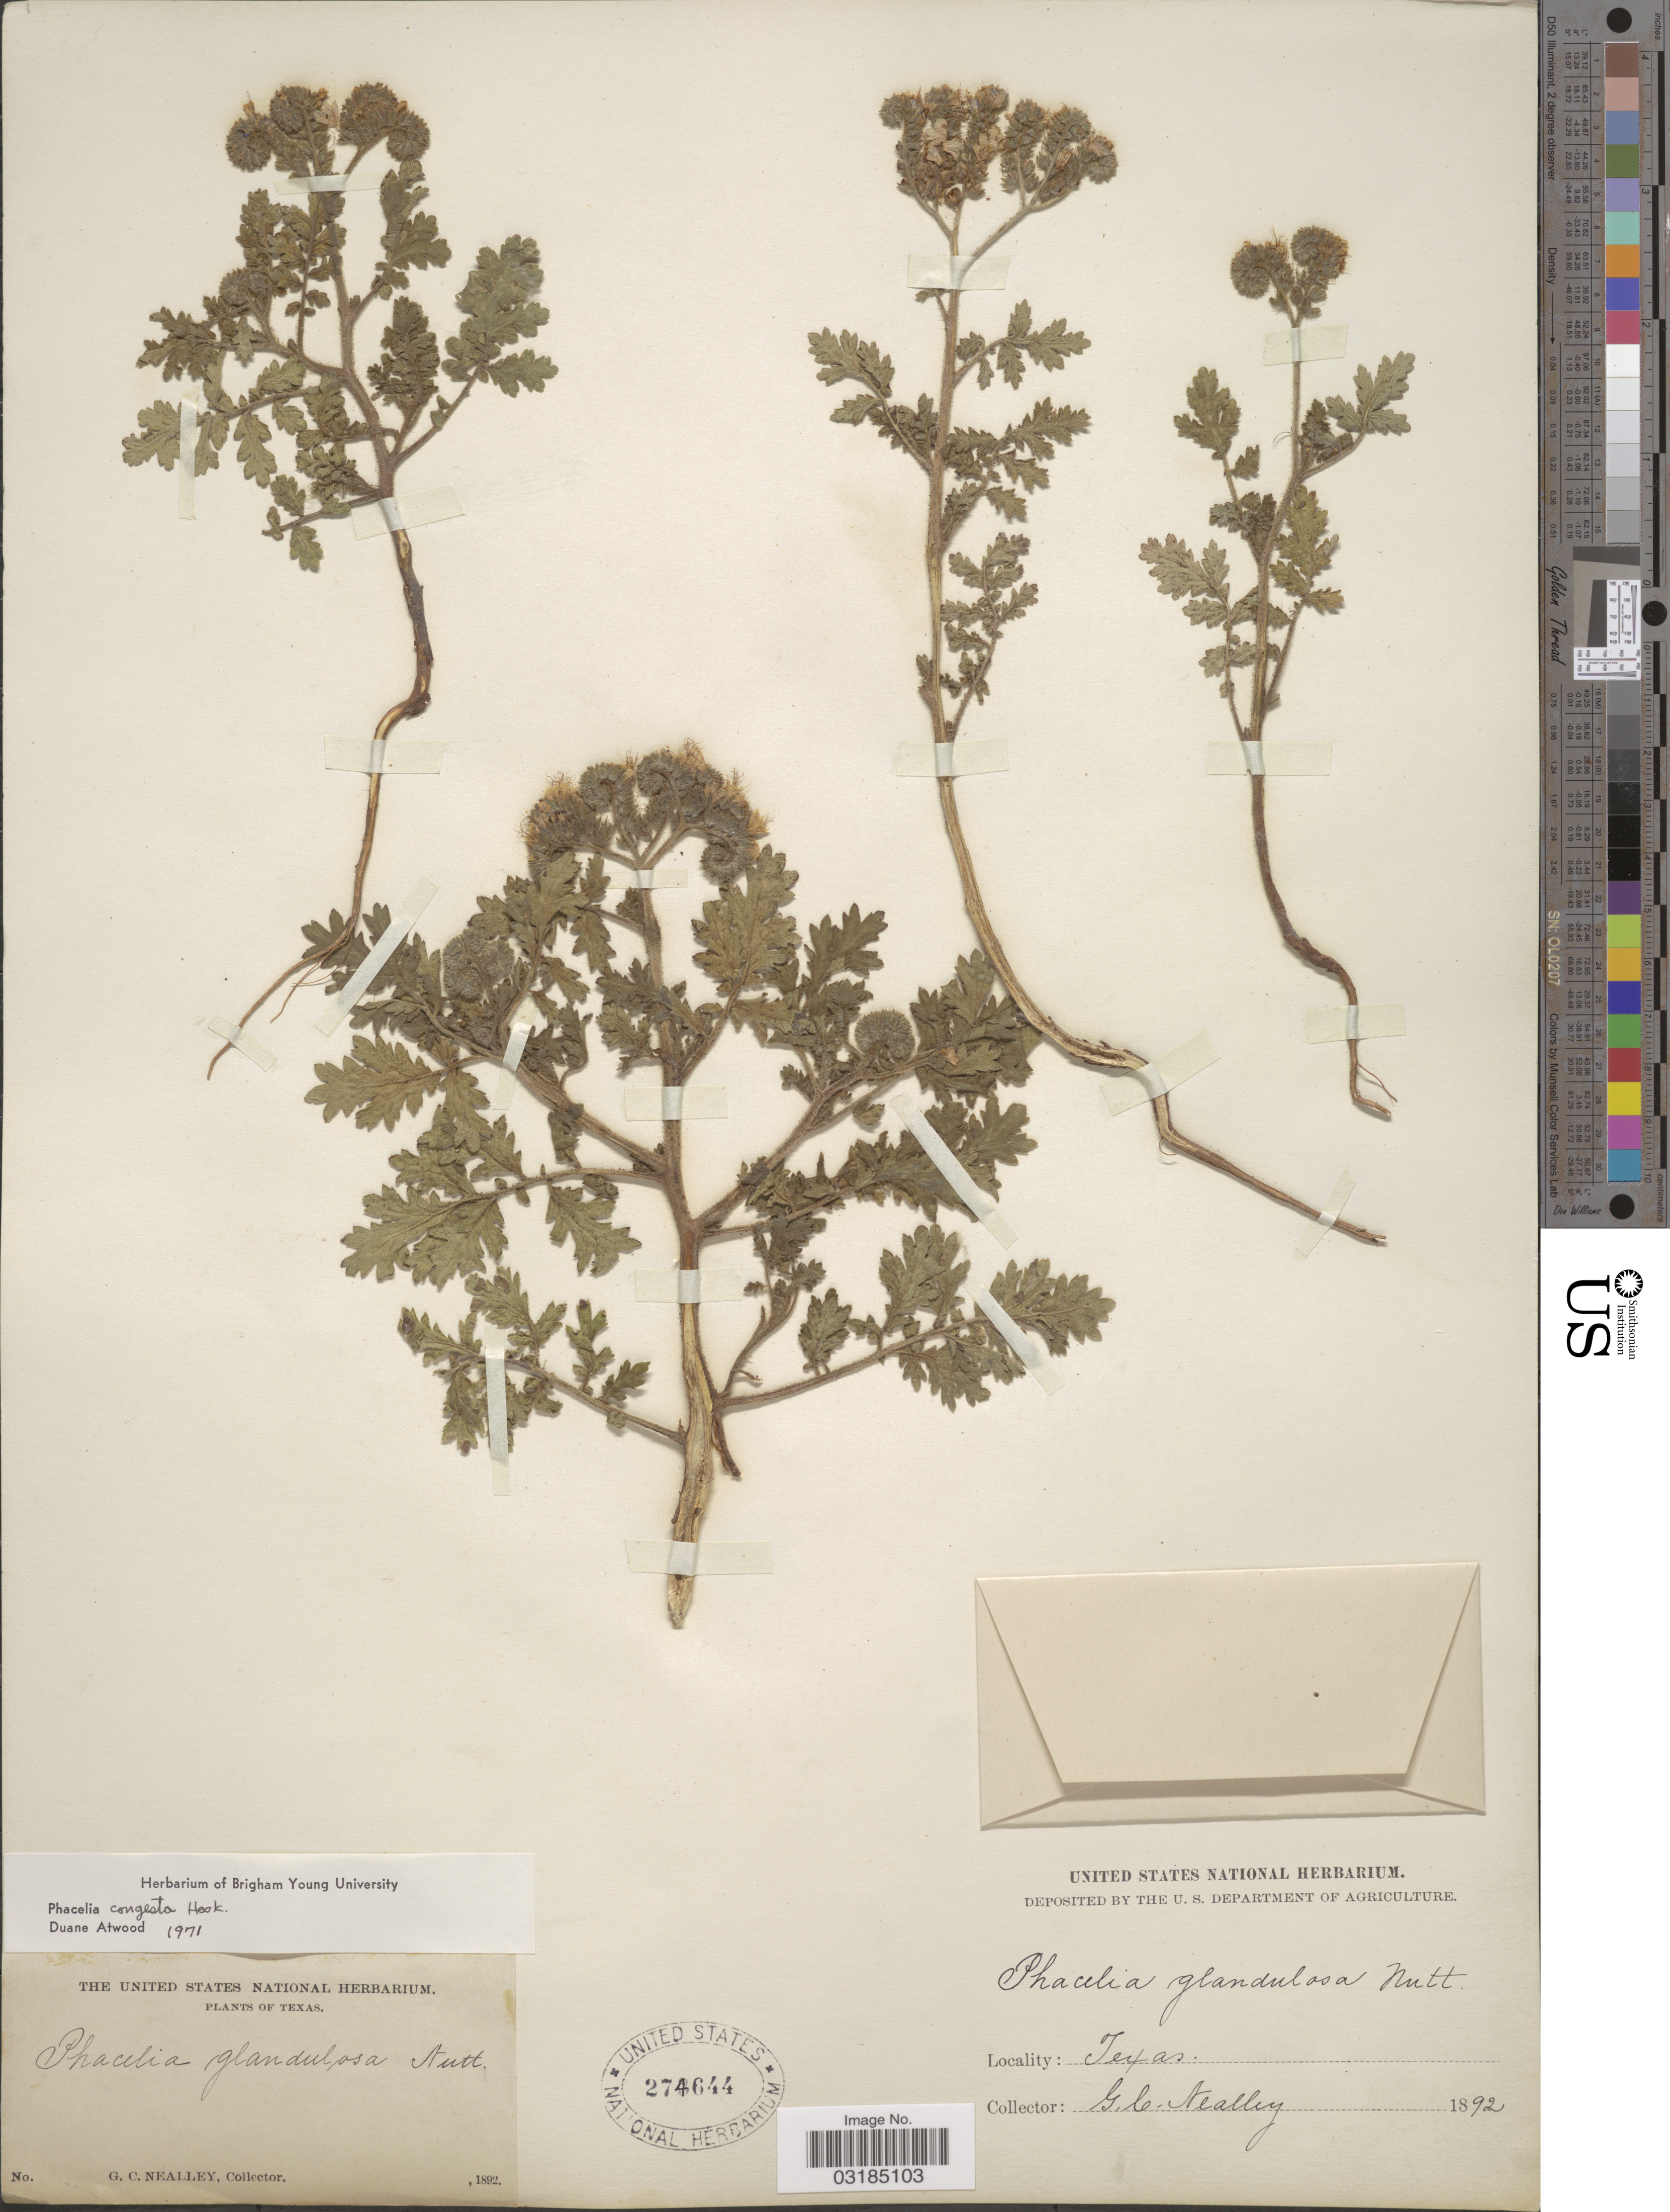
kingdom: Plantae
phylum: Tracheophyta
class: Magnoliopsida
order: Boraginales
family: Hydrophyllaceae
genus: Phacelia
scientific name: Phacelia congesta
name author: Hook.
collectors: G. C. Nealley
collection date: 1892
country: United States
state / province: Texas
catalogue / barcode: US 274644